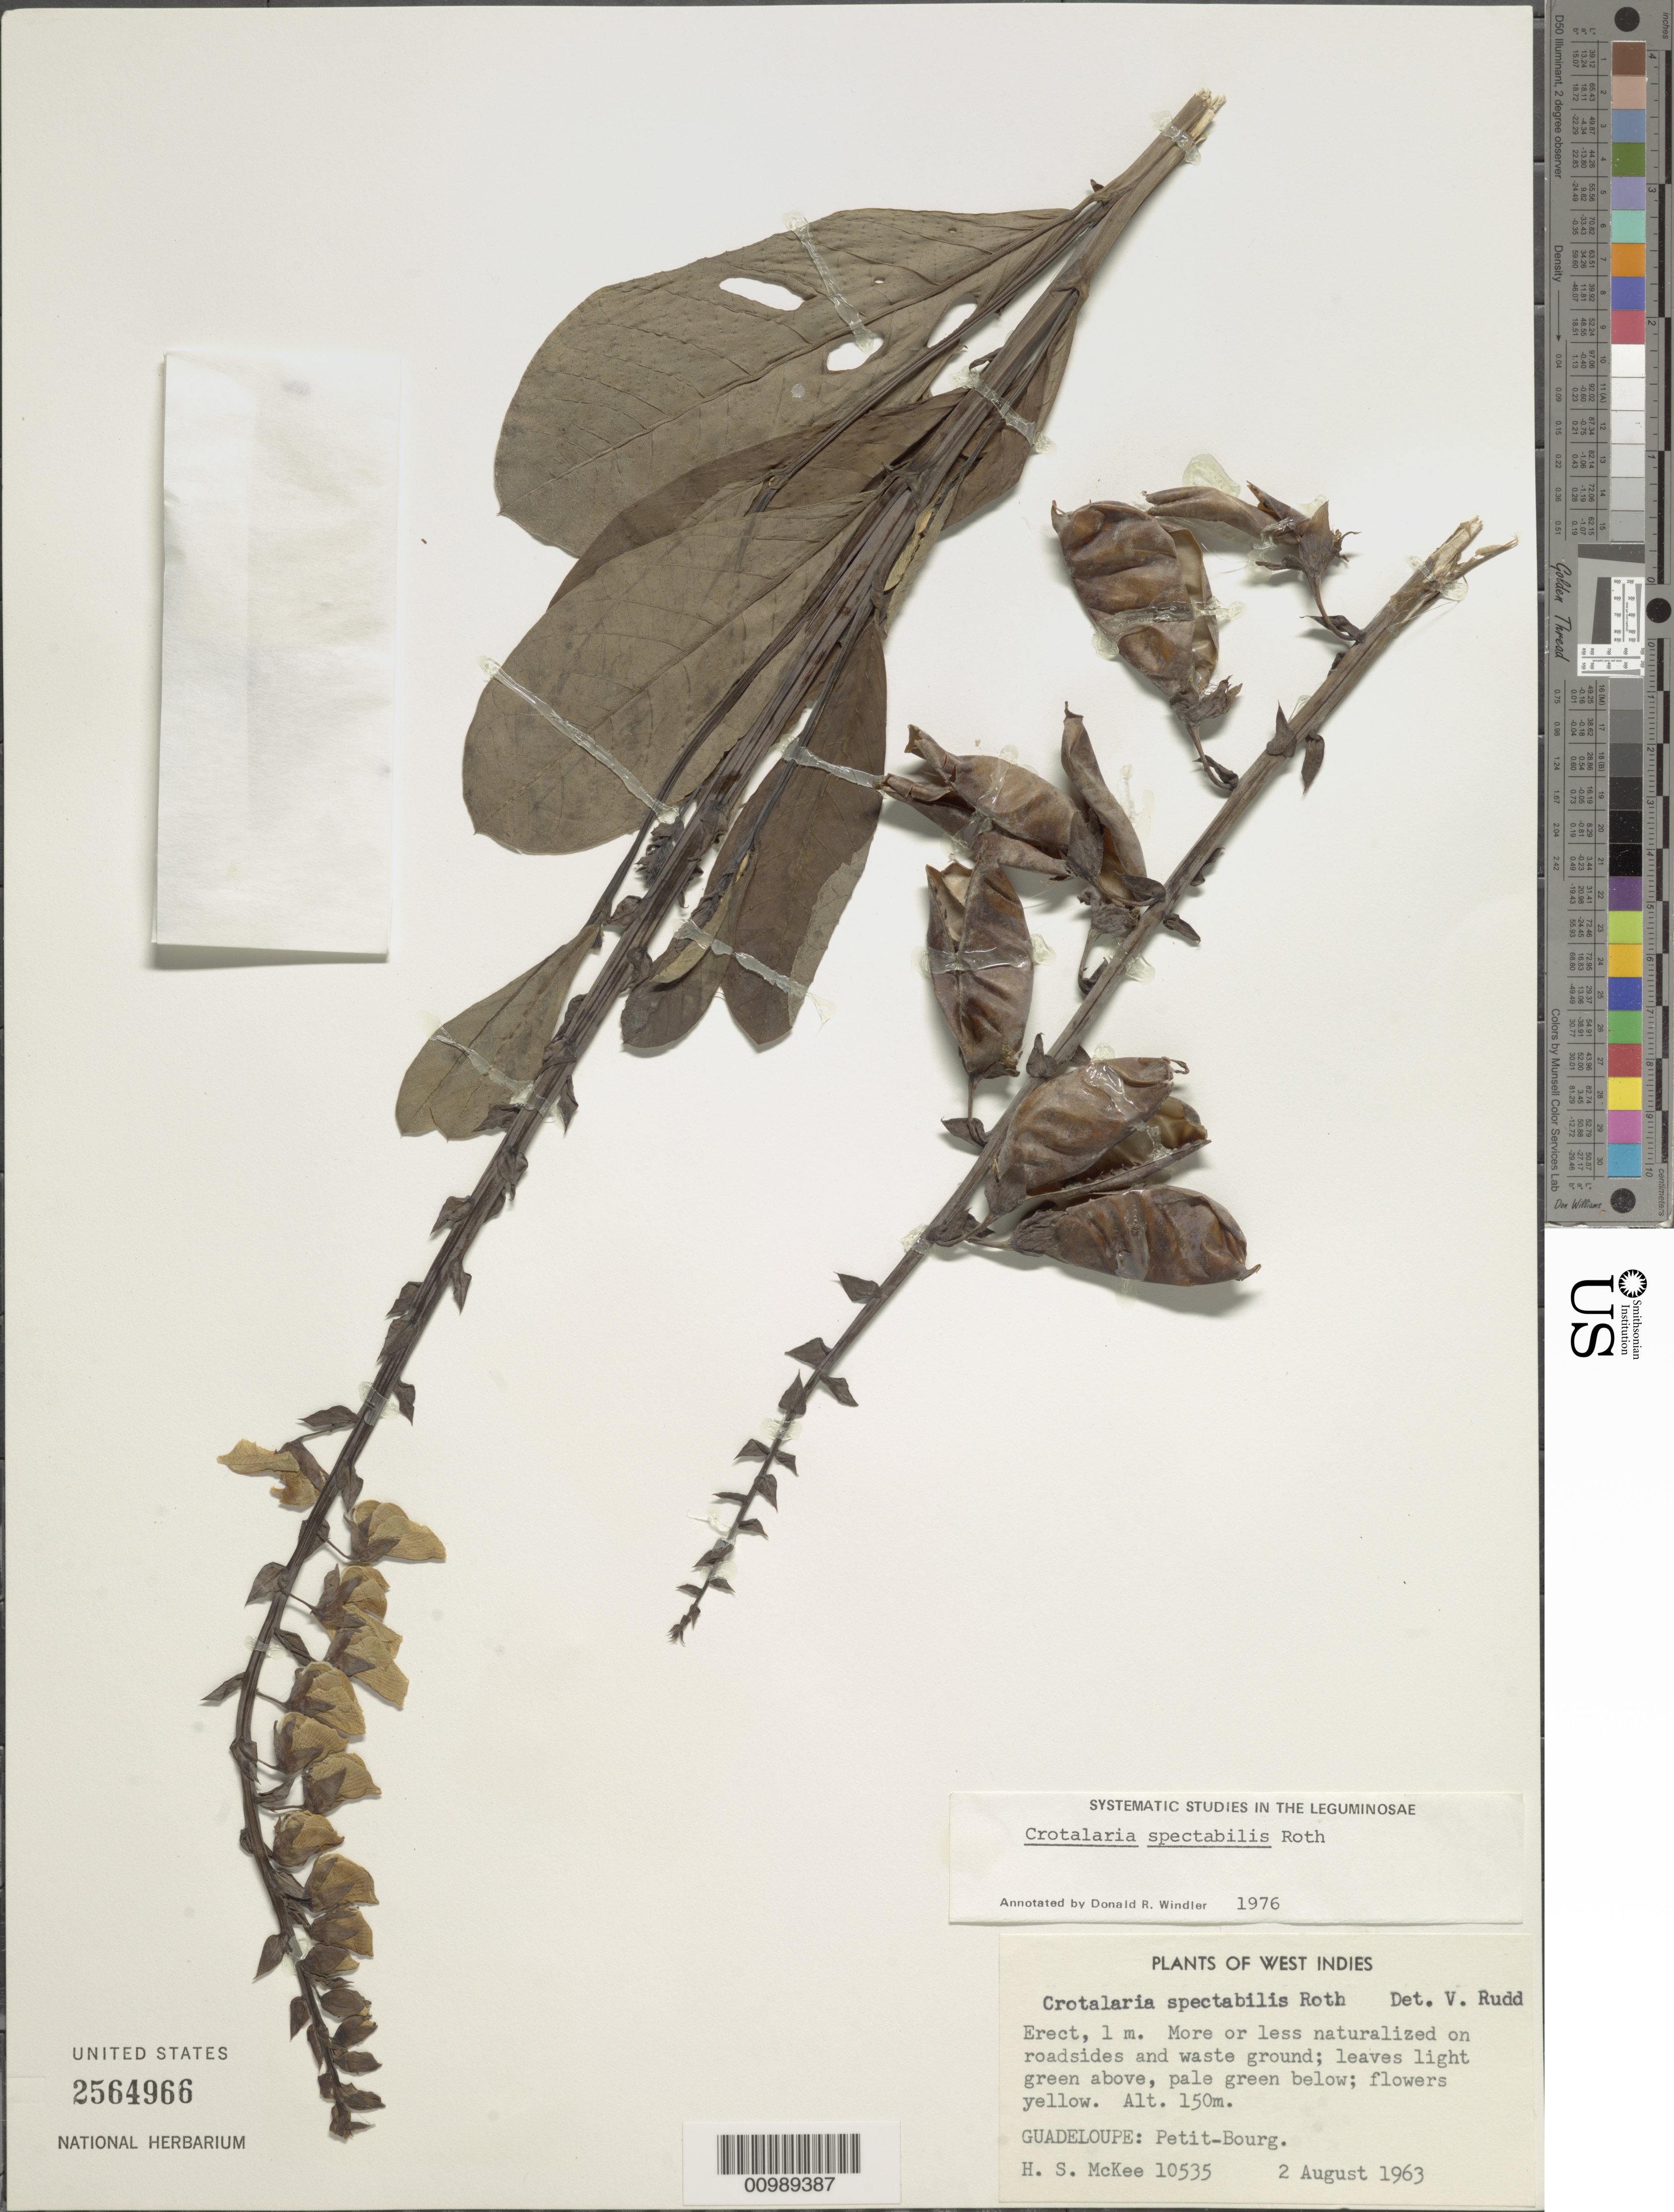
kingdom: Plantae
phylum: Tracheophyta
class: Magnoliopsida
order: Fabales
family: Fabaceae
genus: Crotalaria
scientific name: Crotalaria spectabilis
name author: Roth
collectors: H. S. McKee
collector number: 10535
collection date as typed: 02 Aug 1963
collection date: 1963-08-02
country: Guadeloupe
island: Basse Terre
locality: Petit-Bourg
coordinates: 0 N, 0 E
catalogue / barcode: US 2564966